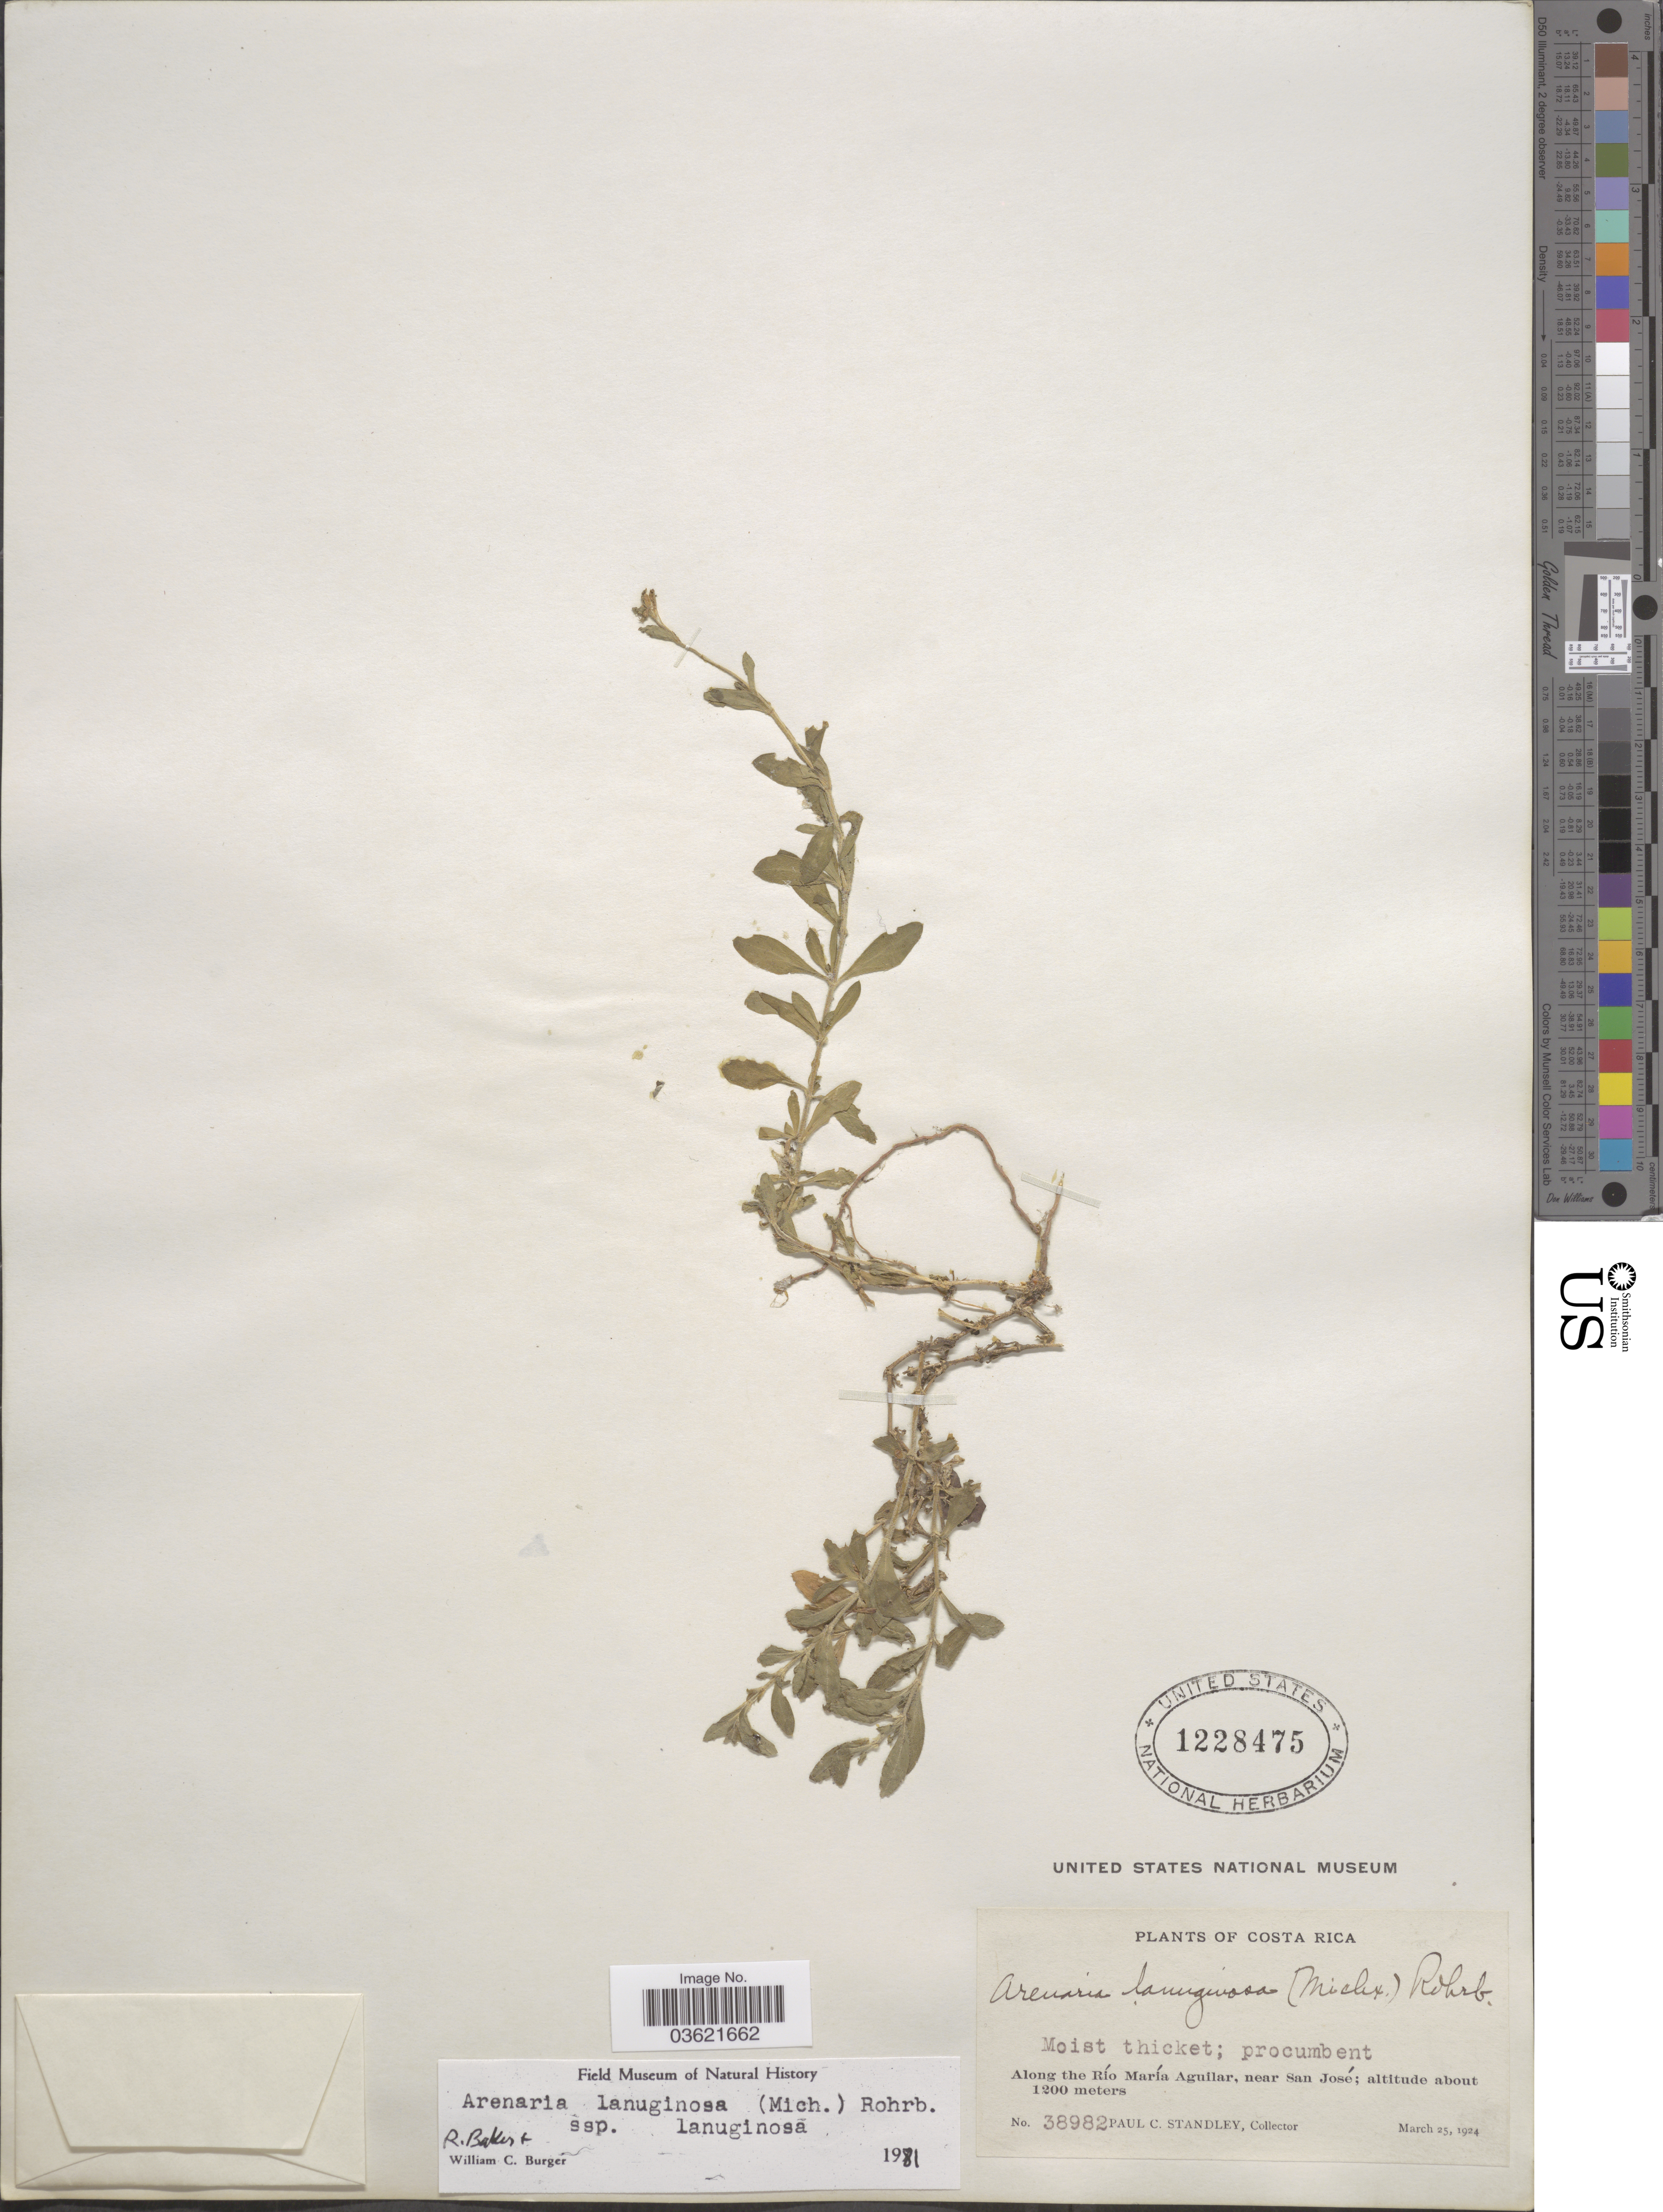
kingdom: Plantae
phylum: Tracheophyta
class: Magnoliopsida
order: Caryophyllales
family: Caryophyllaceae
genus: Arenaria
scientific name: Arenaria lanuginosa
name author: (Michx.) Rohrb.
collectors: P. C. Standley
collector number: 38982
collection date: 1924-03-25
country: Costa Rica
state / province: San José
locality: Along the Río María Aguilar, near San José.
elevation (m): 1200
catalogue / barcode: US 1228475